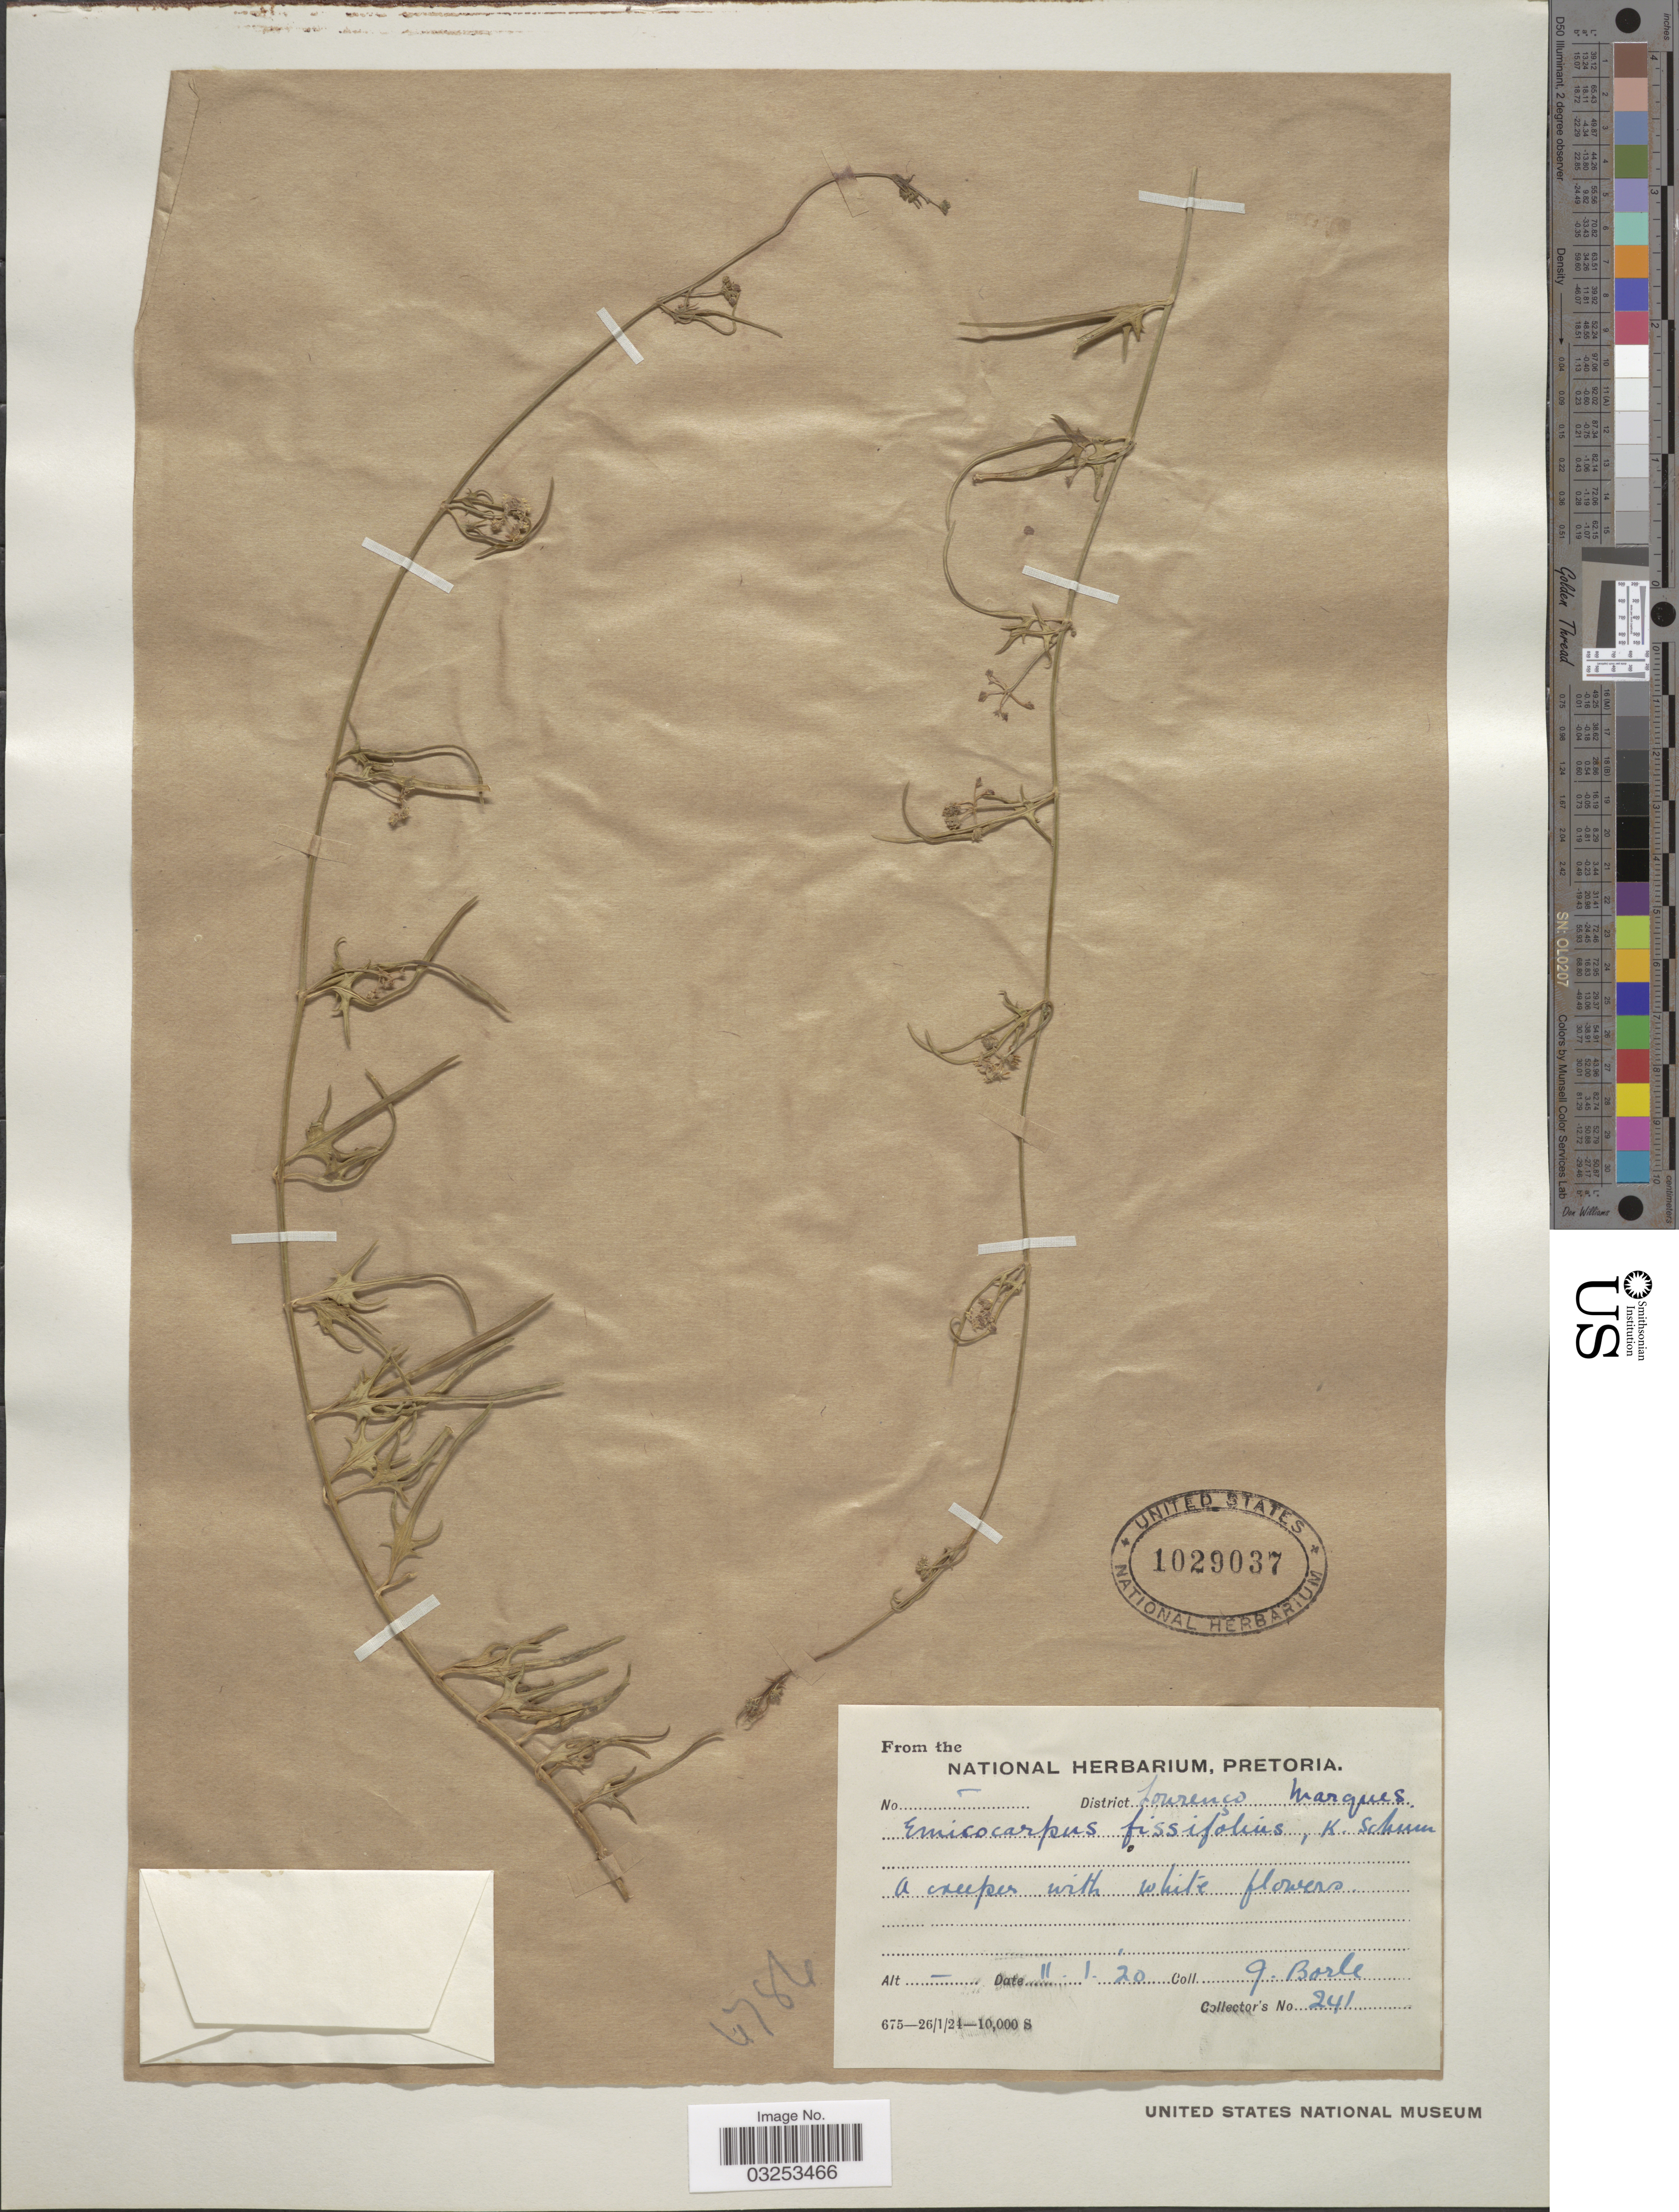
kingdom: Plantae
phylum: Tracheophyta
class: Magnoliopsida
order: Gentianales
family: Apocynaceae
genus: Emicocarpus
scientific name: Emicocarpus fissifolius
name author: K. Schum. & Schltr.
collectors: G. Borle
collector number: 241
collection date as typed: Transcribed d/m/y: 11/1/20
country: South Africa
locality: District Lourenço Marques [Mozambique?]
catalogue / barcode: US 1029037